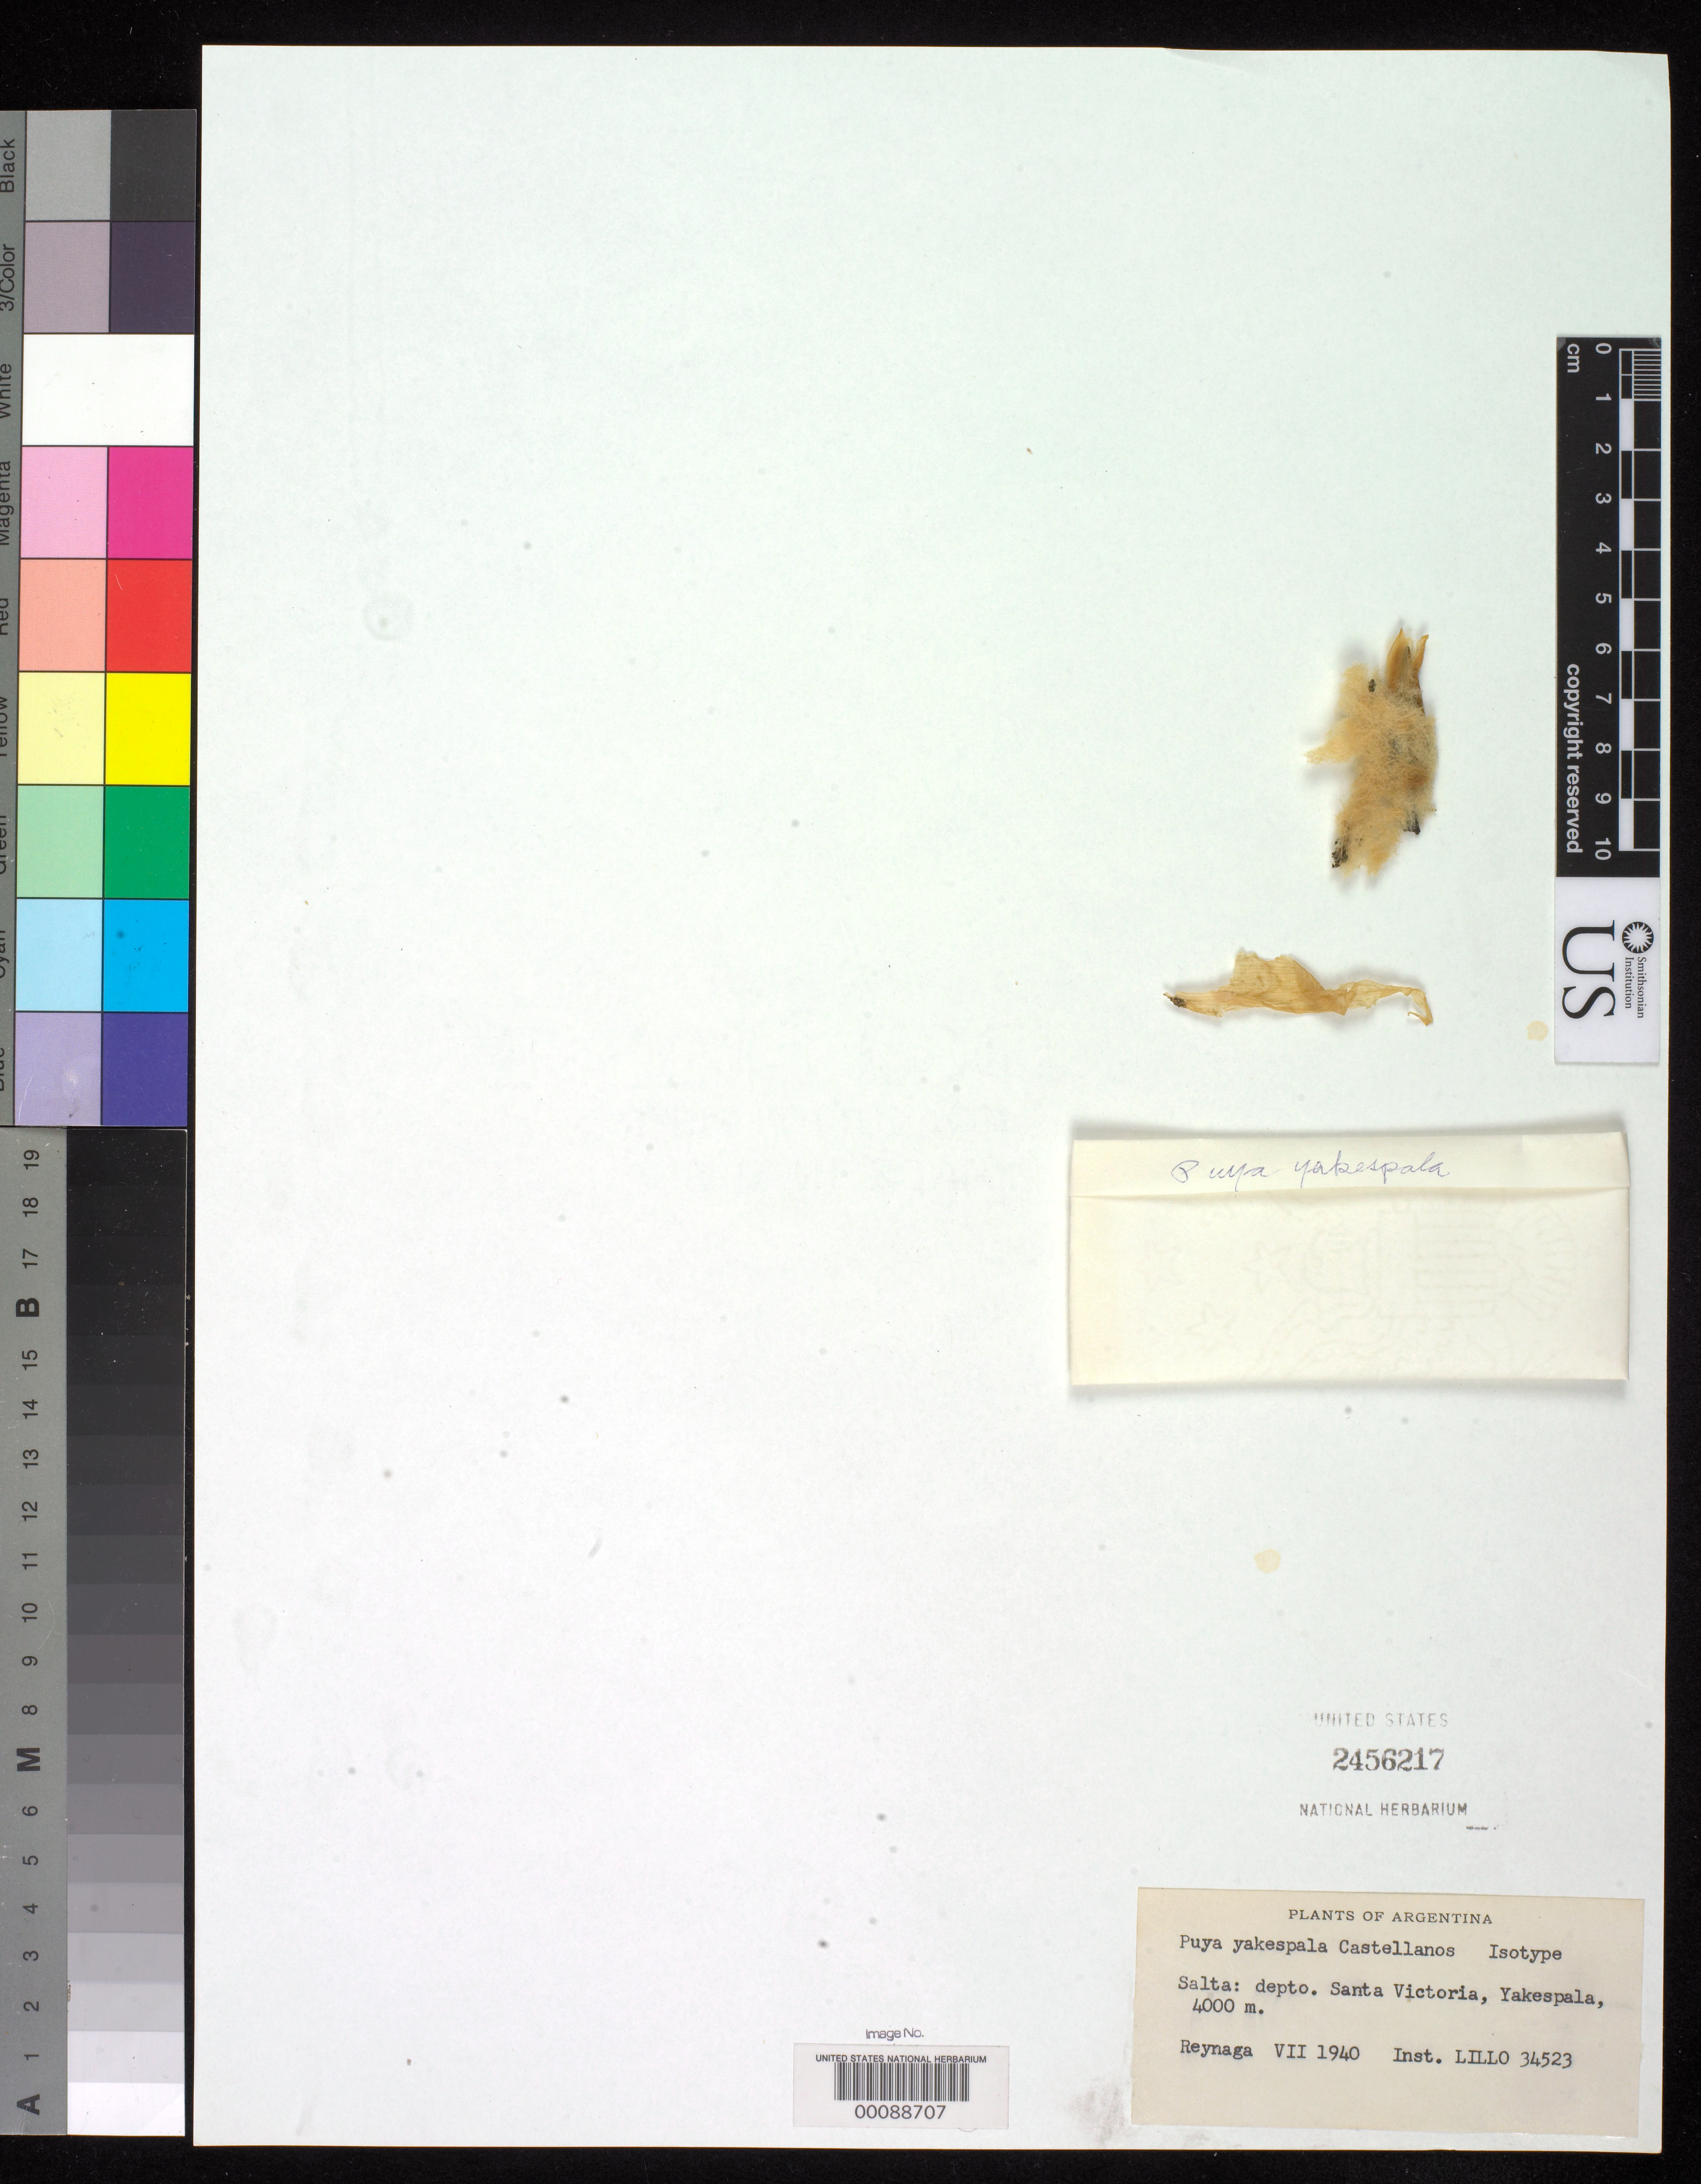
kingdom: Plantae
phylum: Tracheophyta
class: Liliopsida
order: Poales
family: Bromeliaceae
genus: Puya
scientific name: Puya yakespala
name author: A. Cast.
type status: Isotype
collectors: -. Reynaga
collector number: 34523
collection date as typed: Jul 1940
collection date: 1940-07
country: Argentina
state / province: Salta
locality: Santa Victoria, Yakespala.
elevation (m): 4000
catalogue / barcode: US 2456217